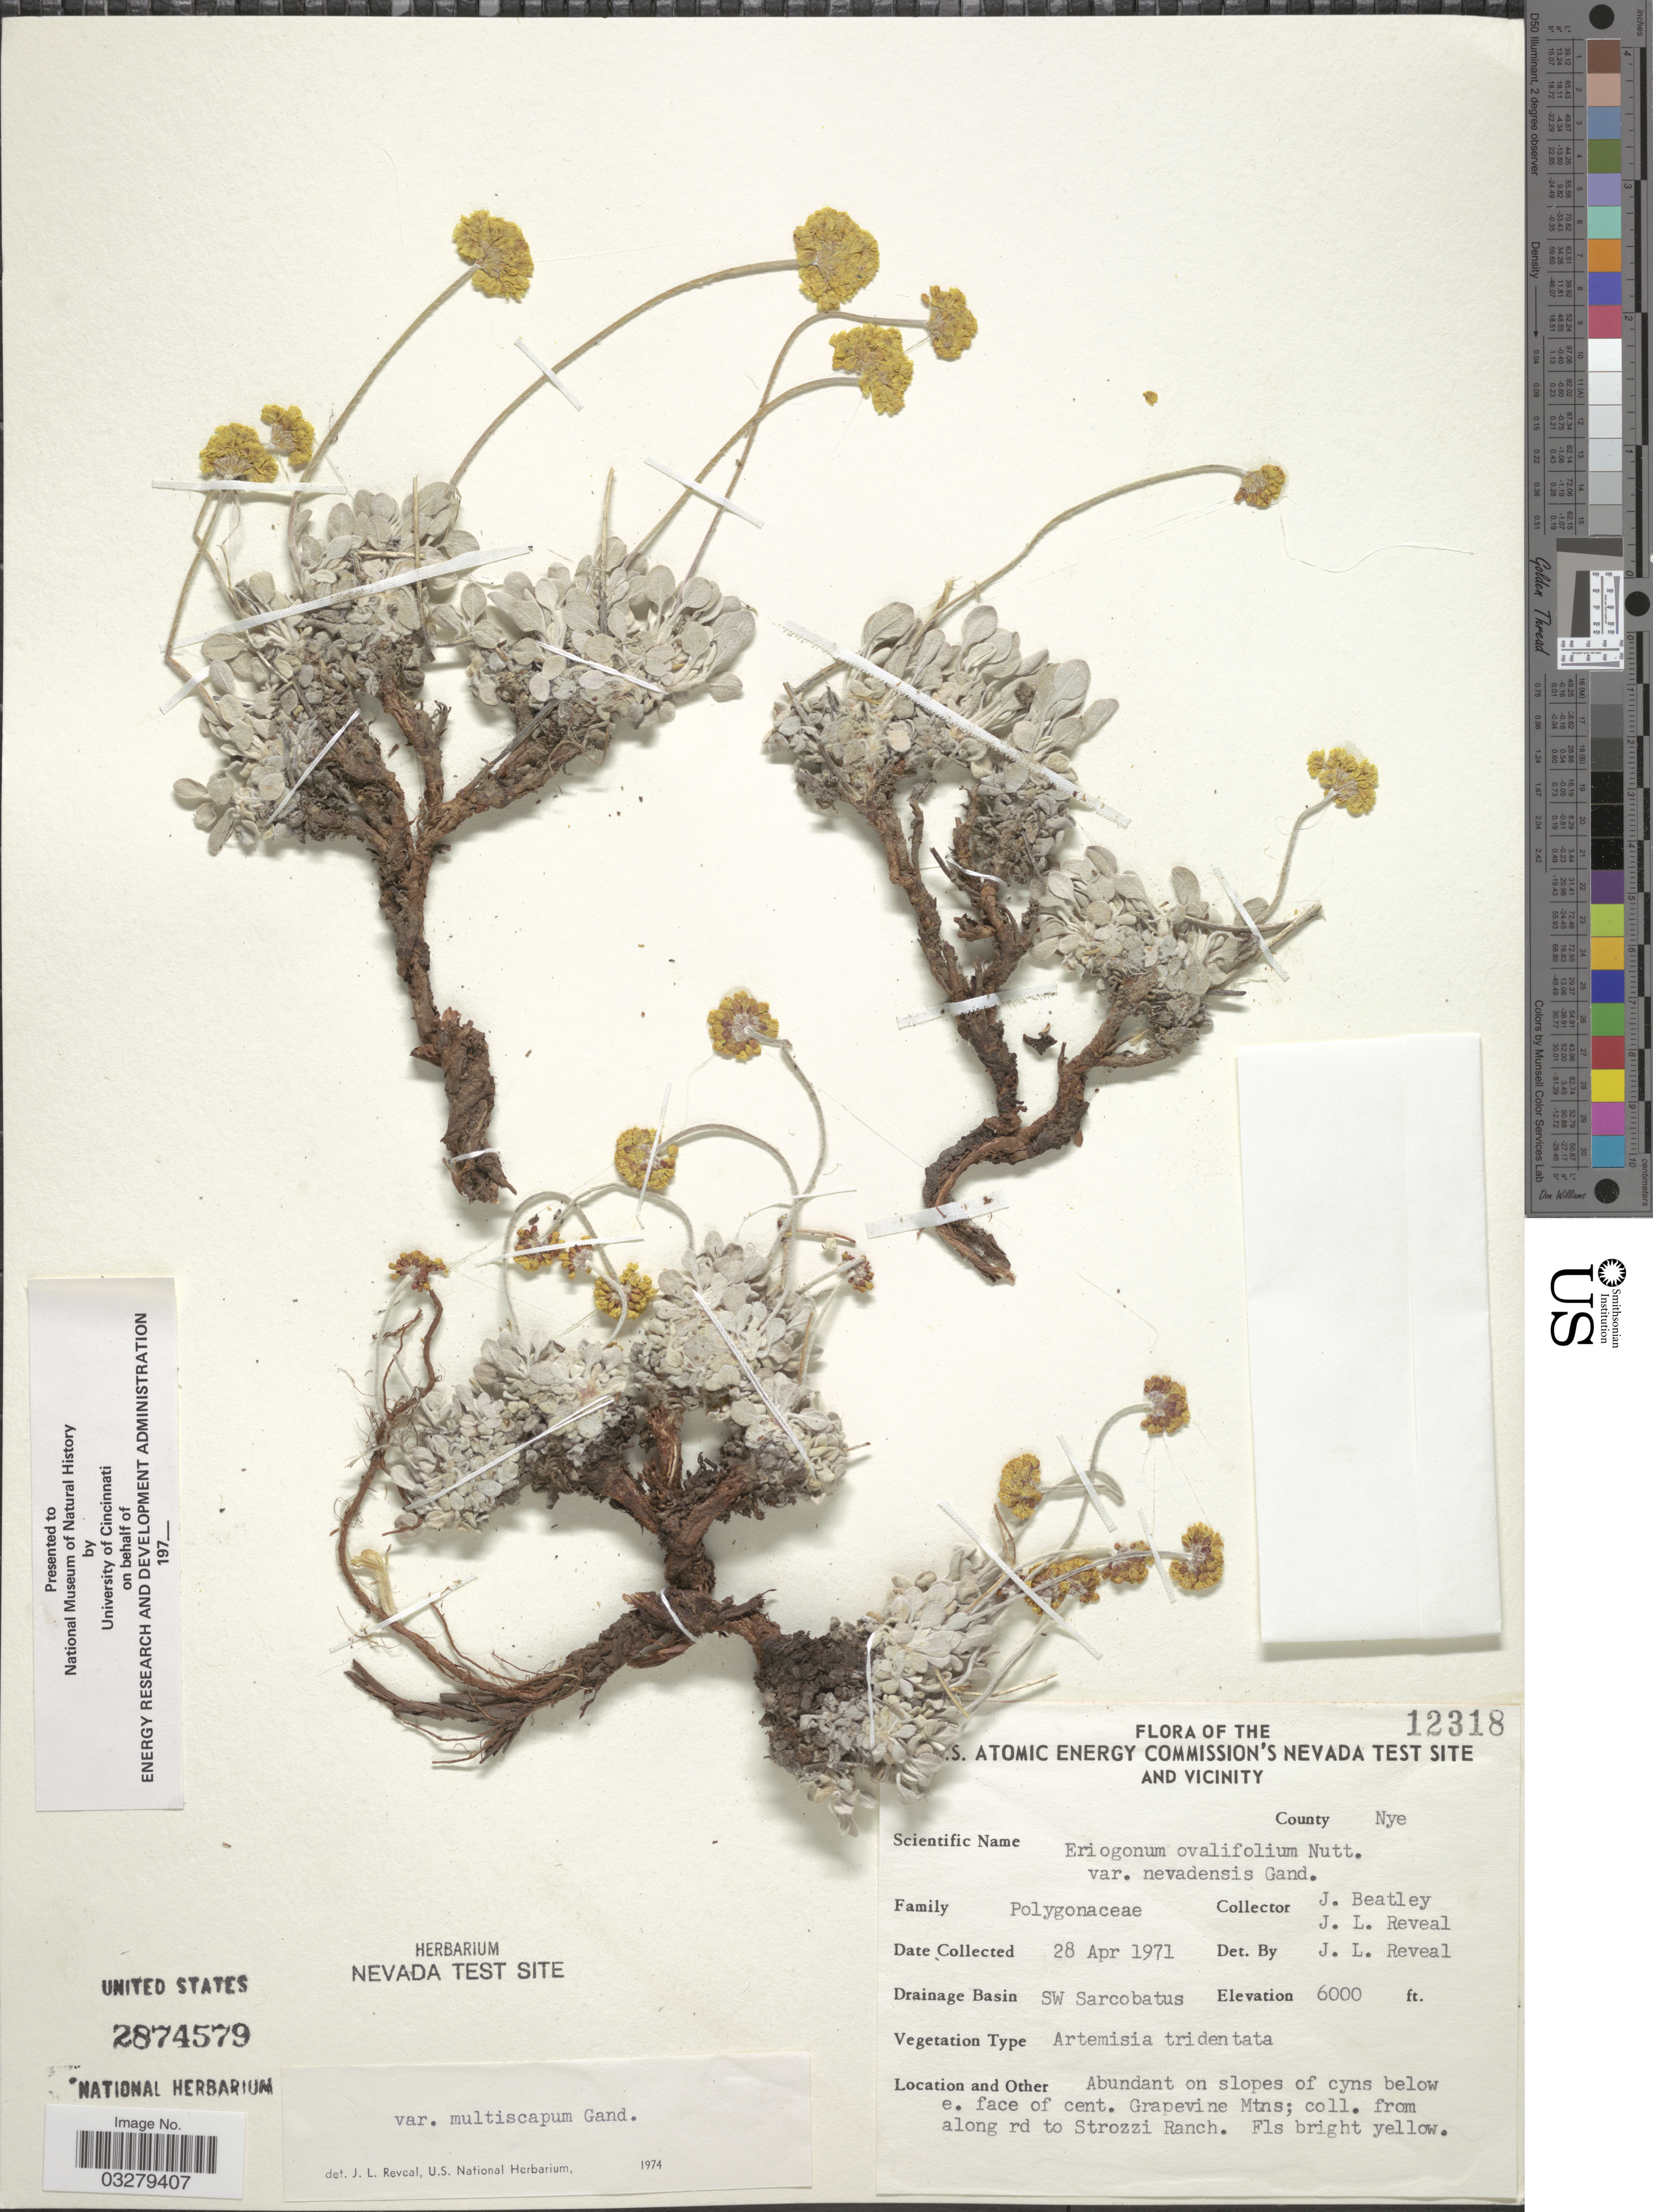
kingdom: Plantae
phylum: Tracheophyta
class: Magnoliopsida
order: Caryophyllales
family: Polygonaceae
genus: Eriogonum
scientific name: Eriogonum ovalifolium var. multiscapum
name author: Gand.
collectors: J. C. Beatley & J. L. Reveal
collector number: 12318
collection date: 1971-04-28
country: United States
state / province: Nevada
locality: U.S. Atomic Energy Commission's Nevada Test Site and vicinity, County Nye, Drainage Basin SW Sarcobatus, Abundant on slopes of cyns below e. face of cent. Grapevine Mtns; from along rd to Strozzi Ranch.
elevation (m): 1829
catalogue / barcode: US 2874579